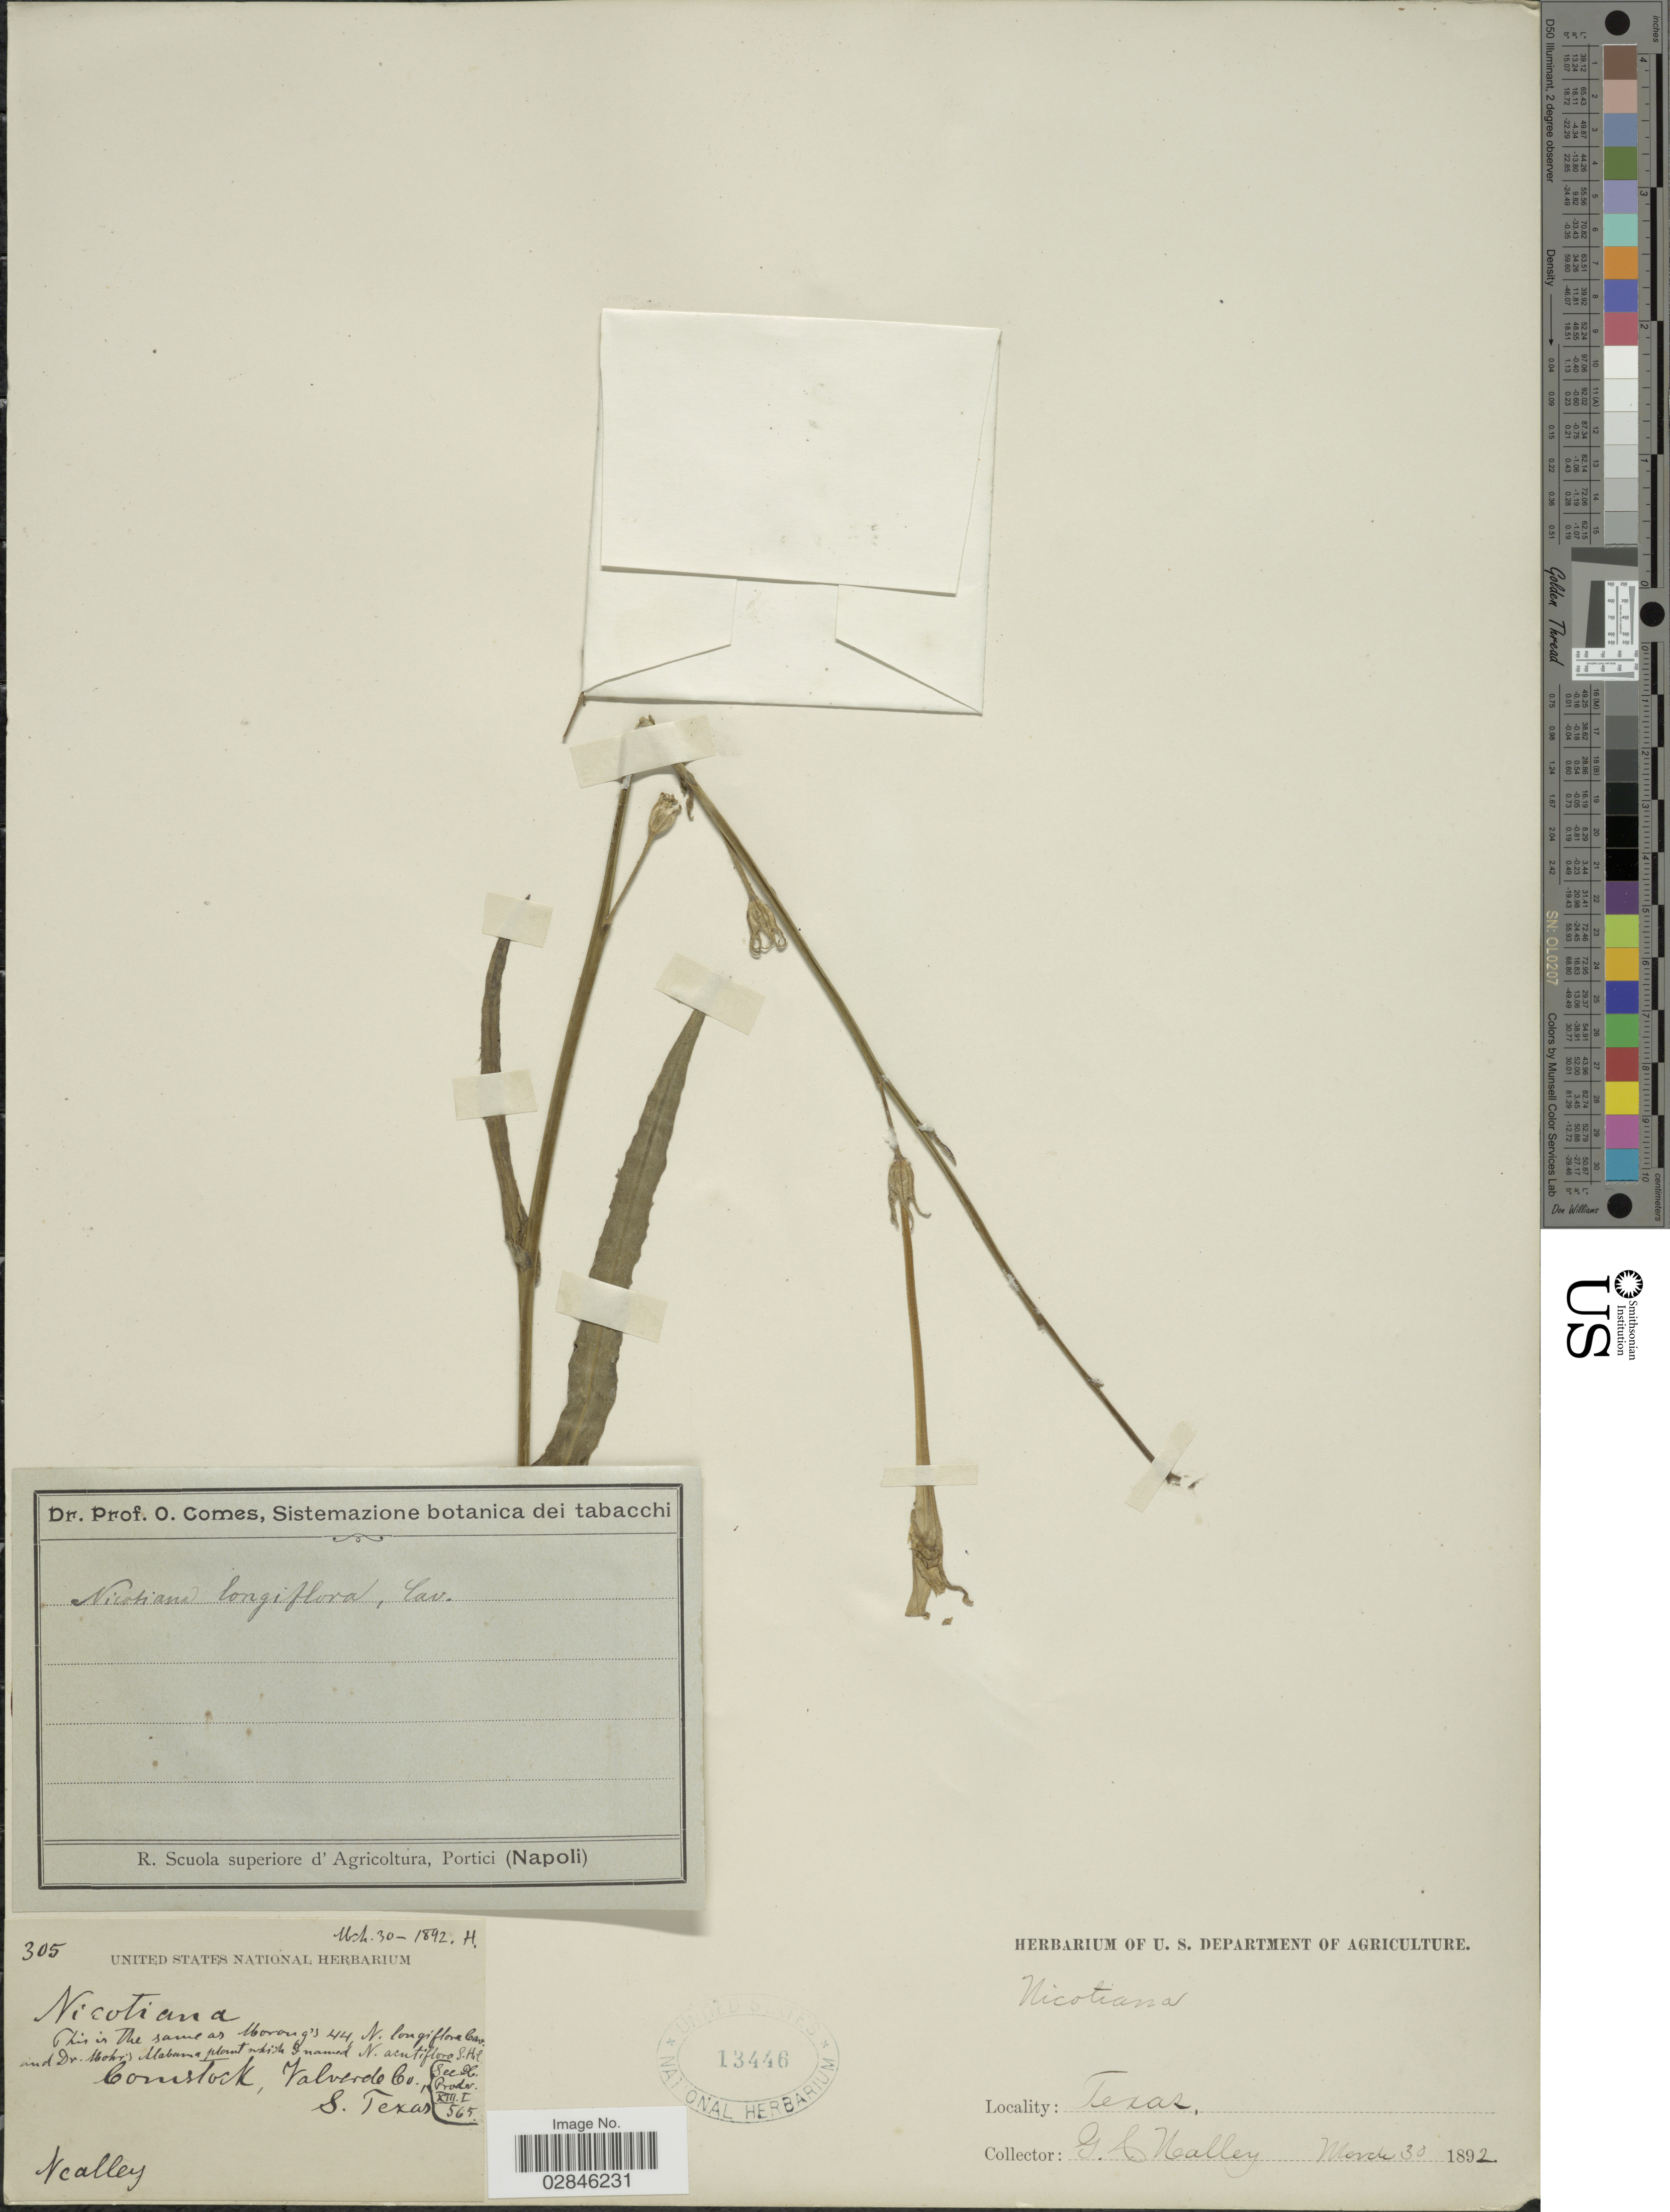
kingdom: Plantae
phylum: Tracheophyta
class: Magnoliopsida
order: Solanales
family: Solanaceae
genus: Nicotiana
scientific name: Nicotiana longiflora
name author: Cav.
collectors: G. C. Nealley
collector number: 305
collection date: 1892-03-30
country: United States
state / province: Texas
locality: Comstock, Valverde Co., S. Texas.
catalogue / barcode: US 13446